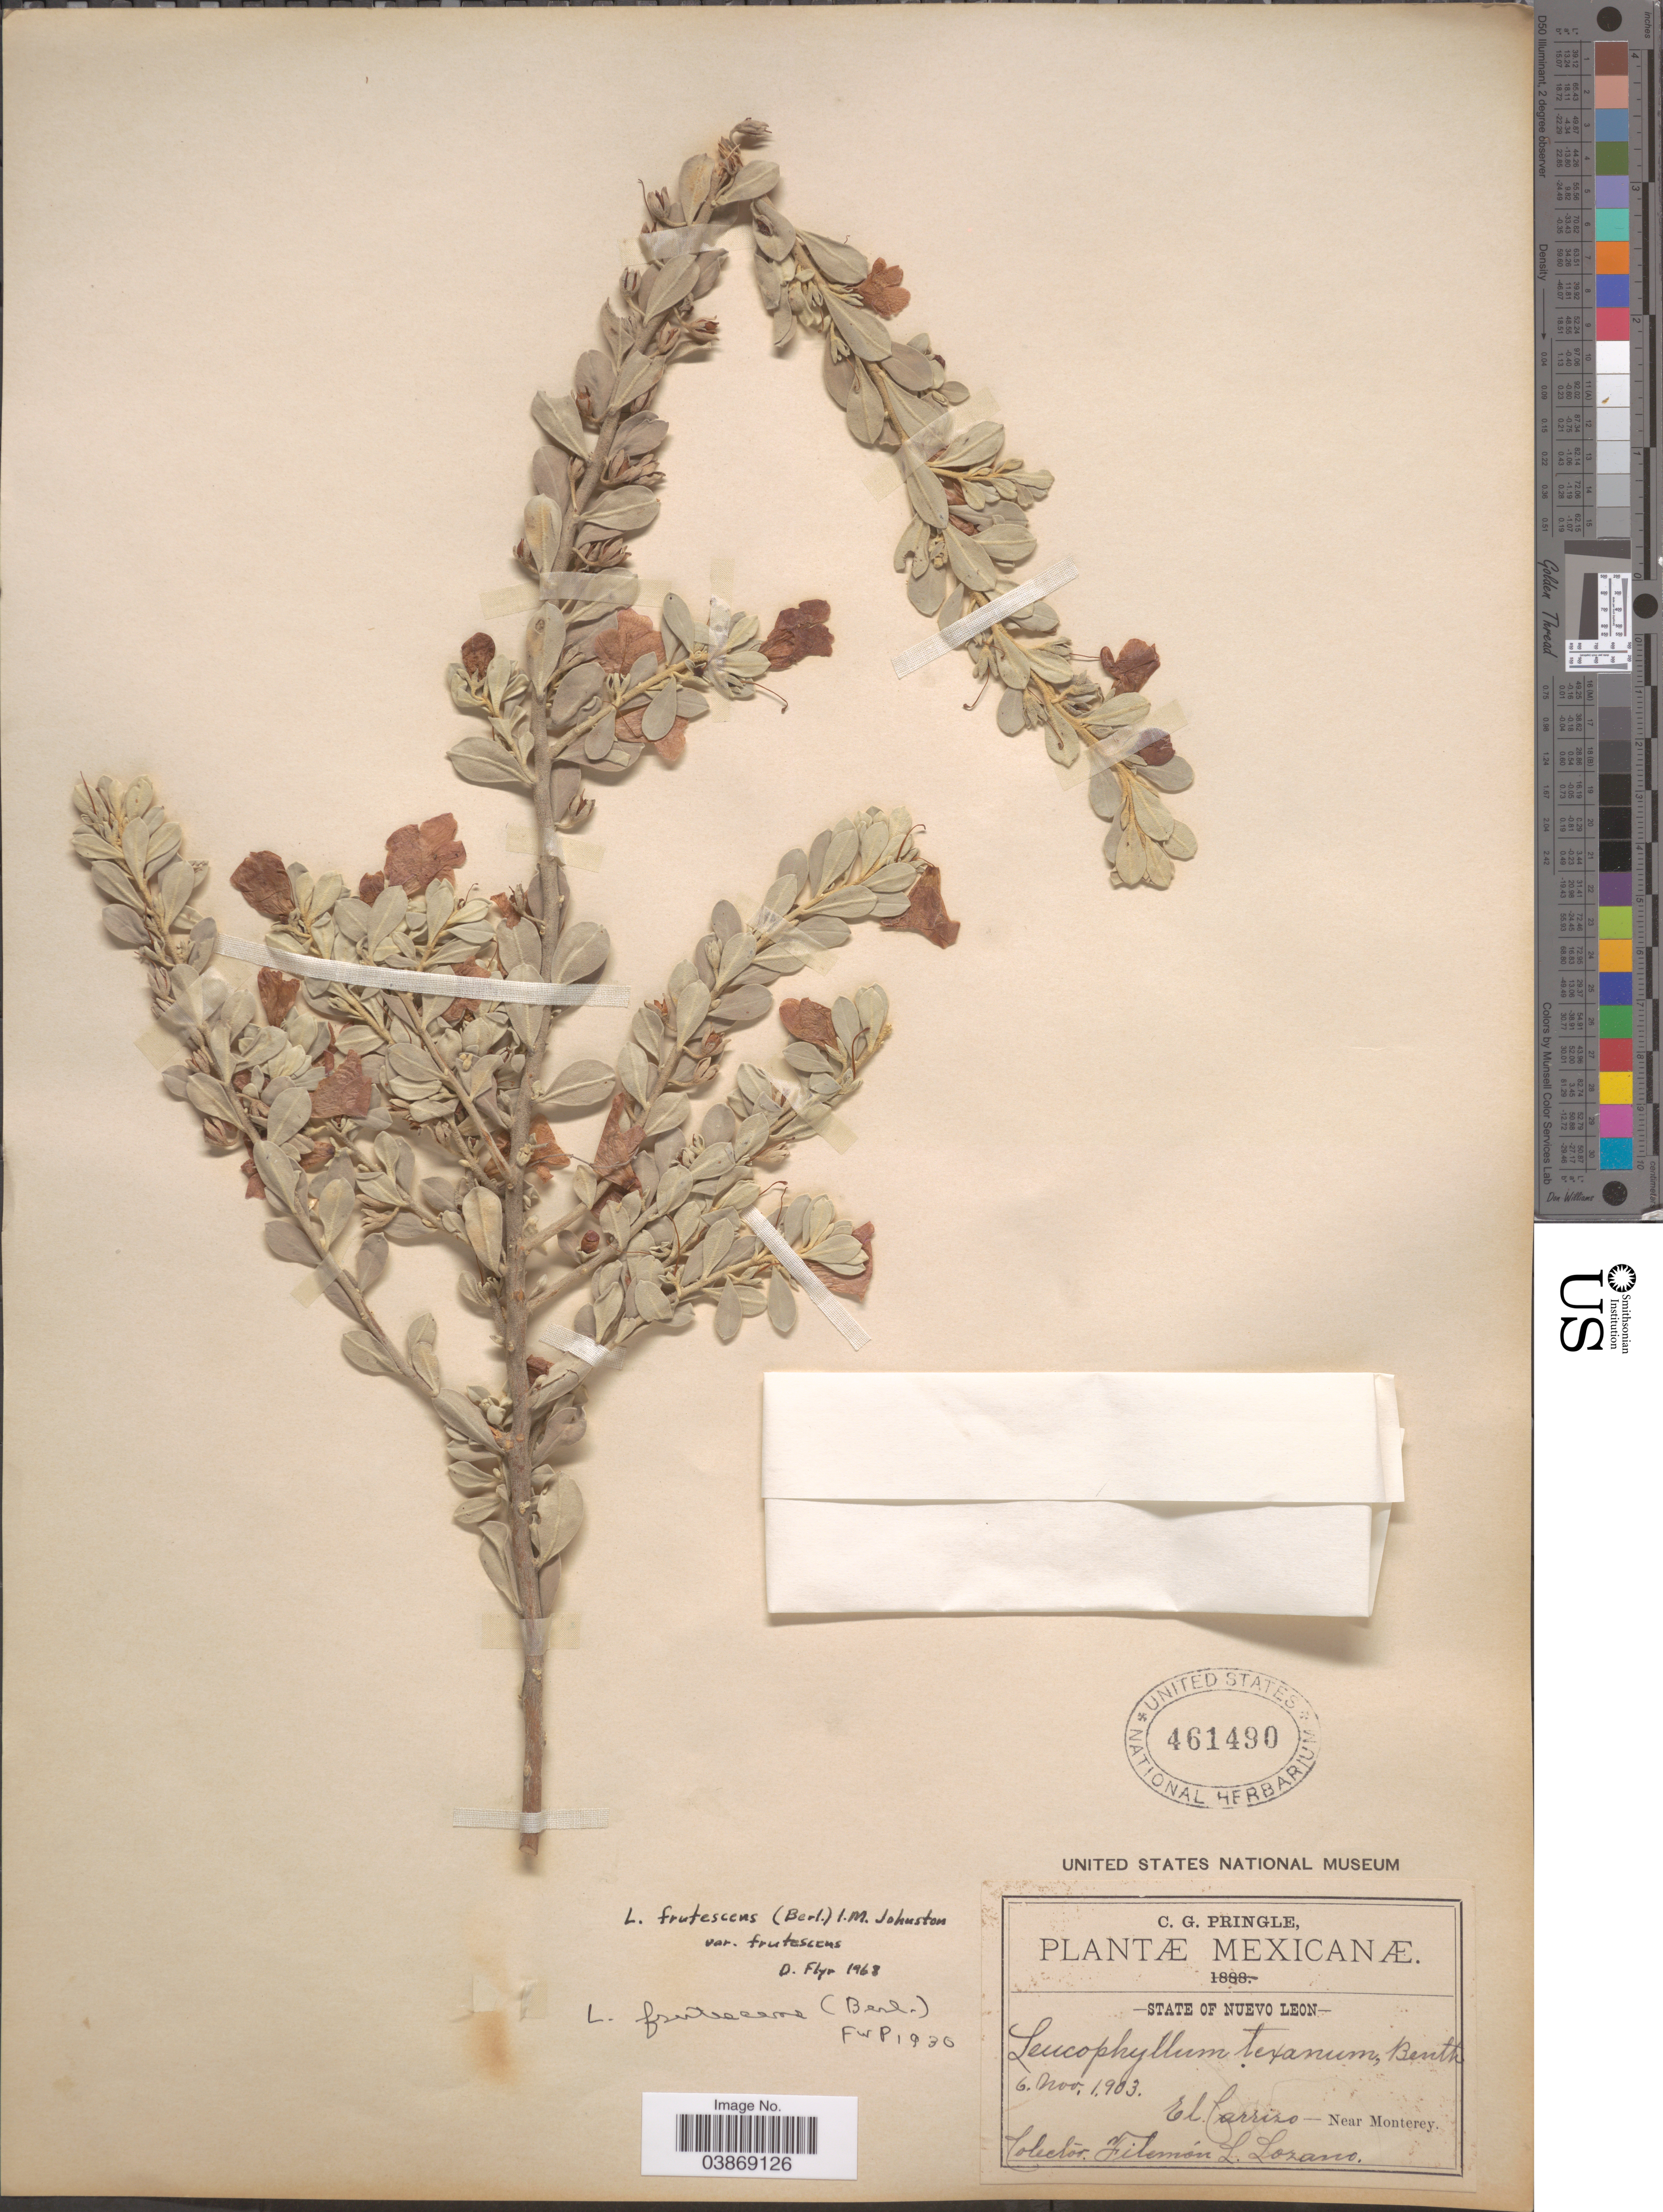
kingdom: Plantae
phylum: Tracheophyta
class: Magnoliopsida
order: Lamiales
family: Scrophulariaceae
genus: Leucophyllum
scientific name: Leucophyllum frutescens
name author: (Berland.) I.M. Johnst.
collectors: F. Lozano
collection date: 1903-11-06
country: Mexico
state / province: Nuevo León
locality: El Carrizo. Near Monterey.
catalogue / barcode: US 461490